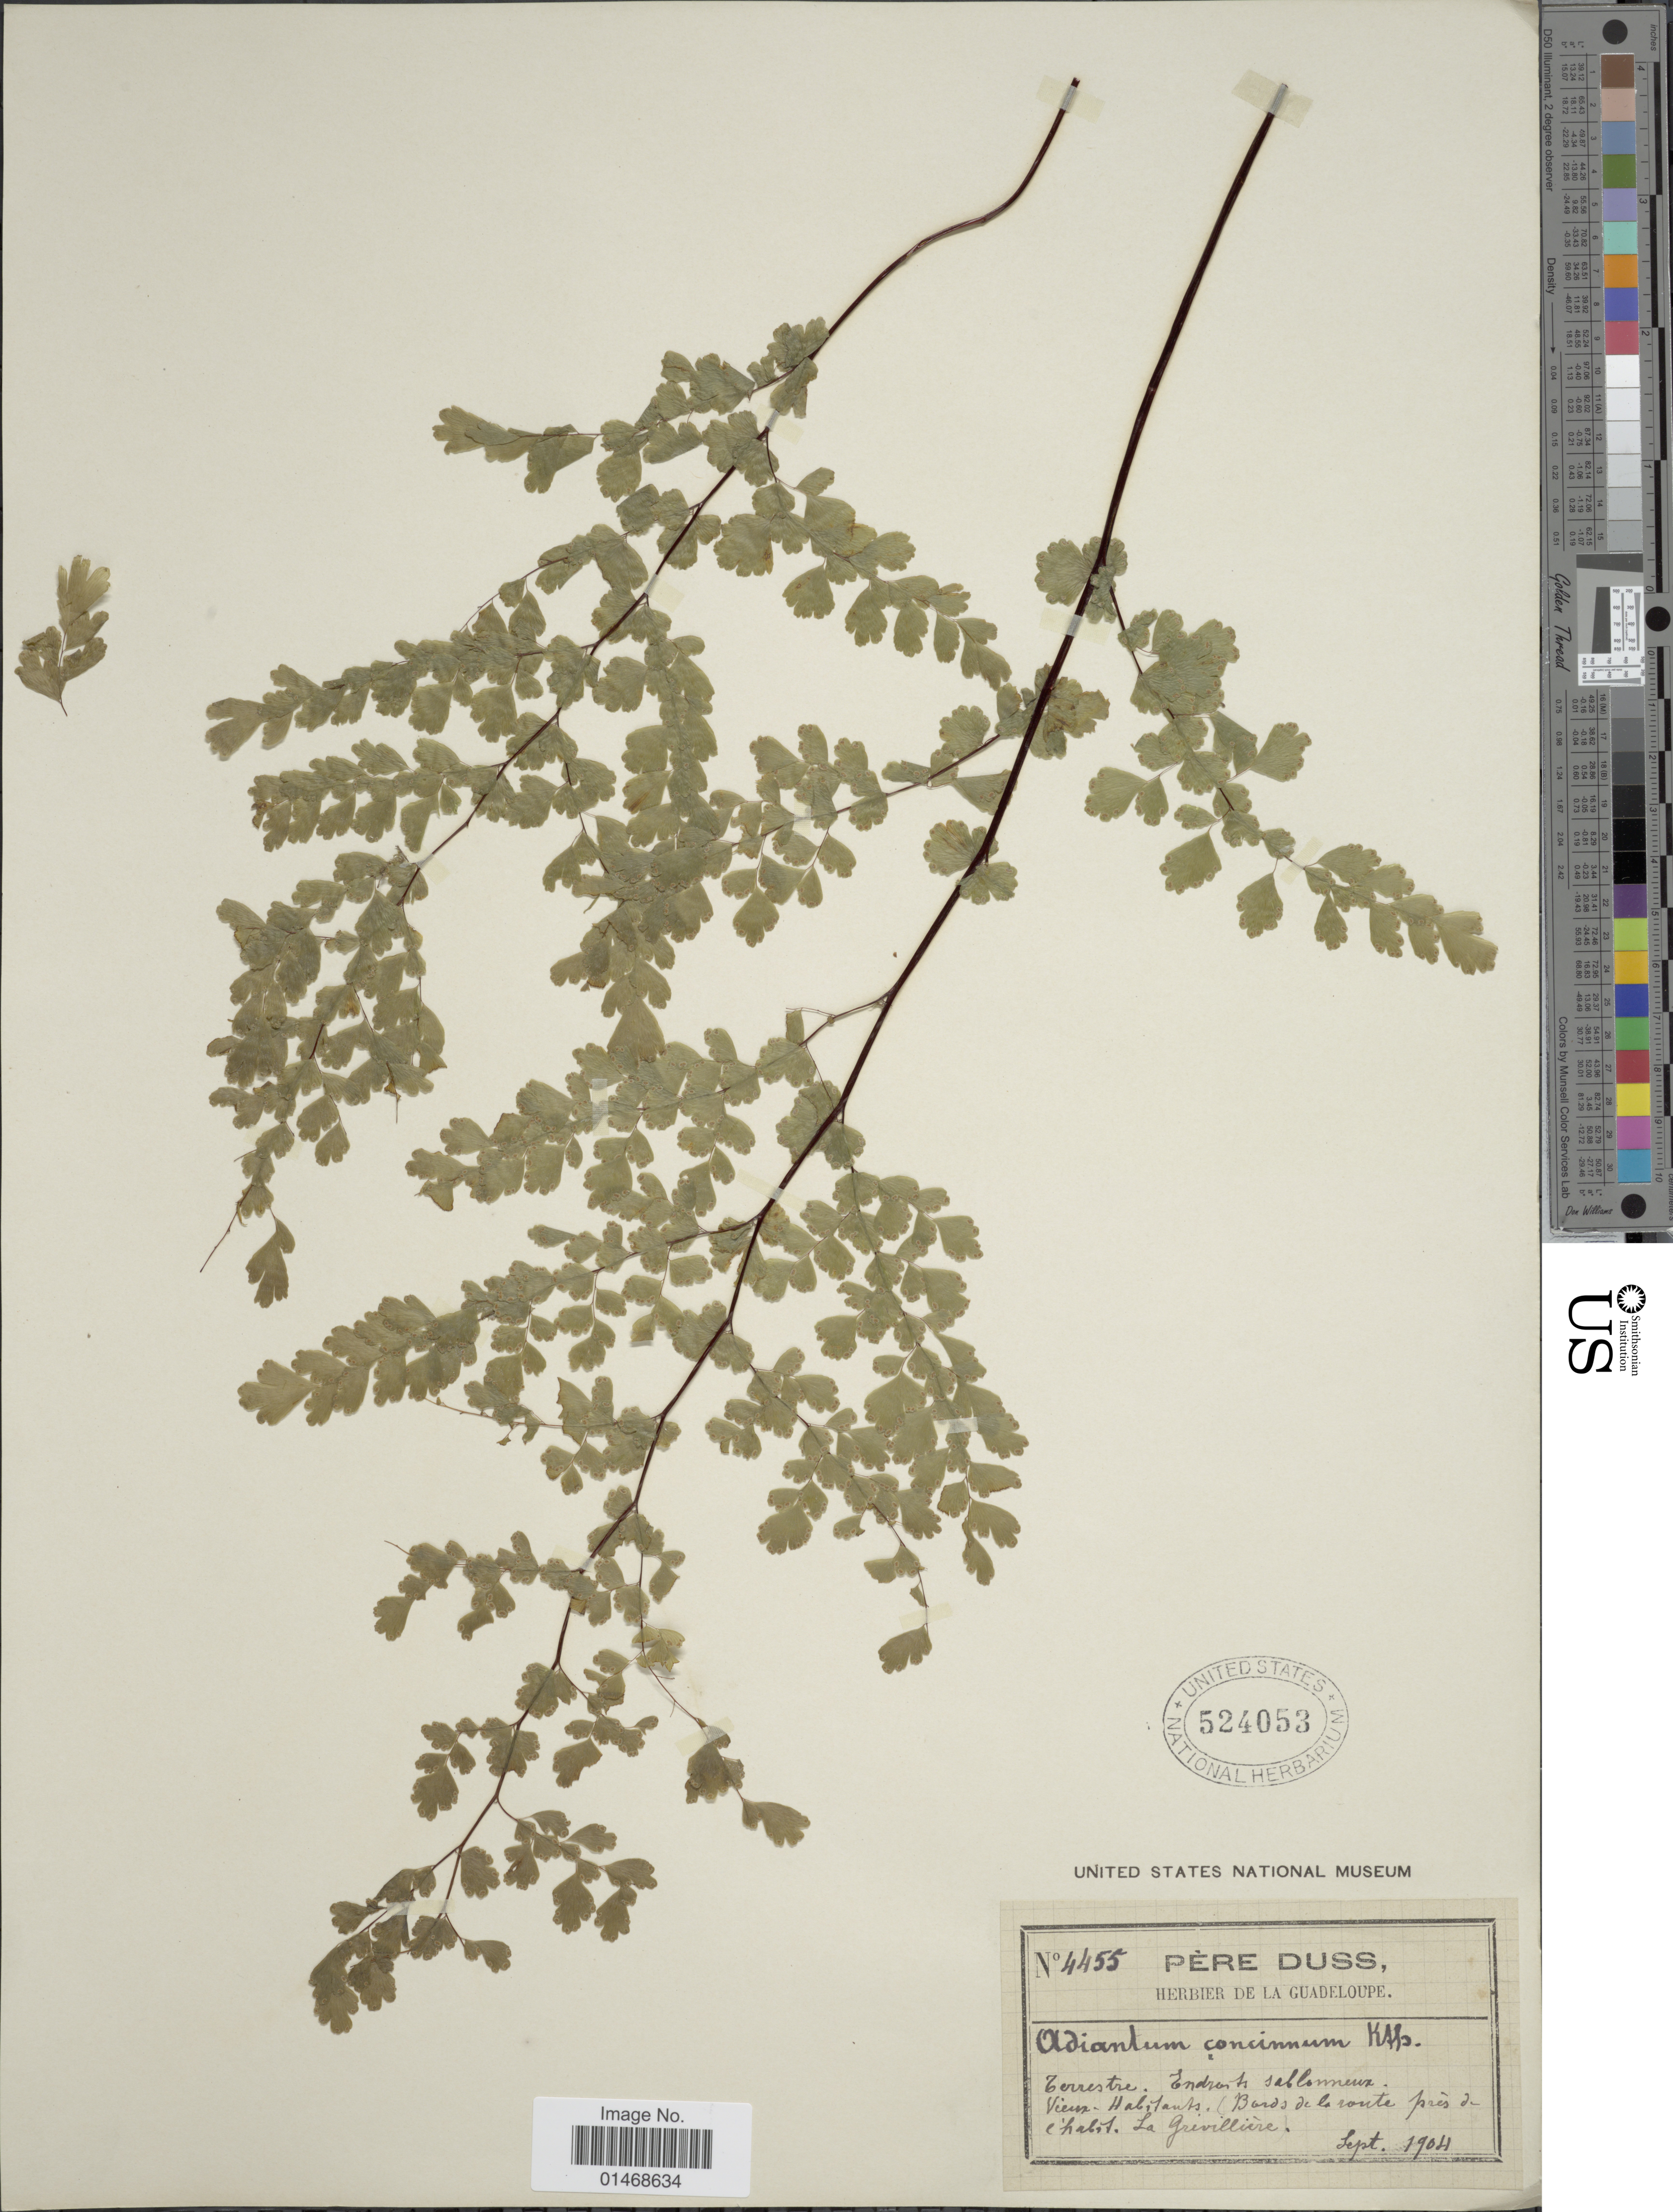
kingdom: Plantae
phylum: Tracheophyta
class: Polypodiopsida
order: Polypodiales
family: Pteridaceae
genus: Adiantum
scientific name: Adiantum concinnum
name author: Humb. & Bonpl. ex Willd.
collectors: Père Duss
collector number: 4455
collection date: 1904-09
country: Guadeloupe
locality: Terrestre. Endroits sablonneux Vieux-Habitants. Bords de la route près du habit. La Grivelière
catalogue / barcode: US 524053